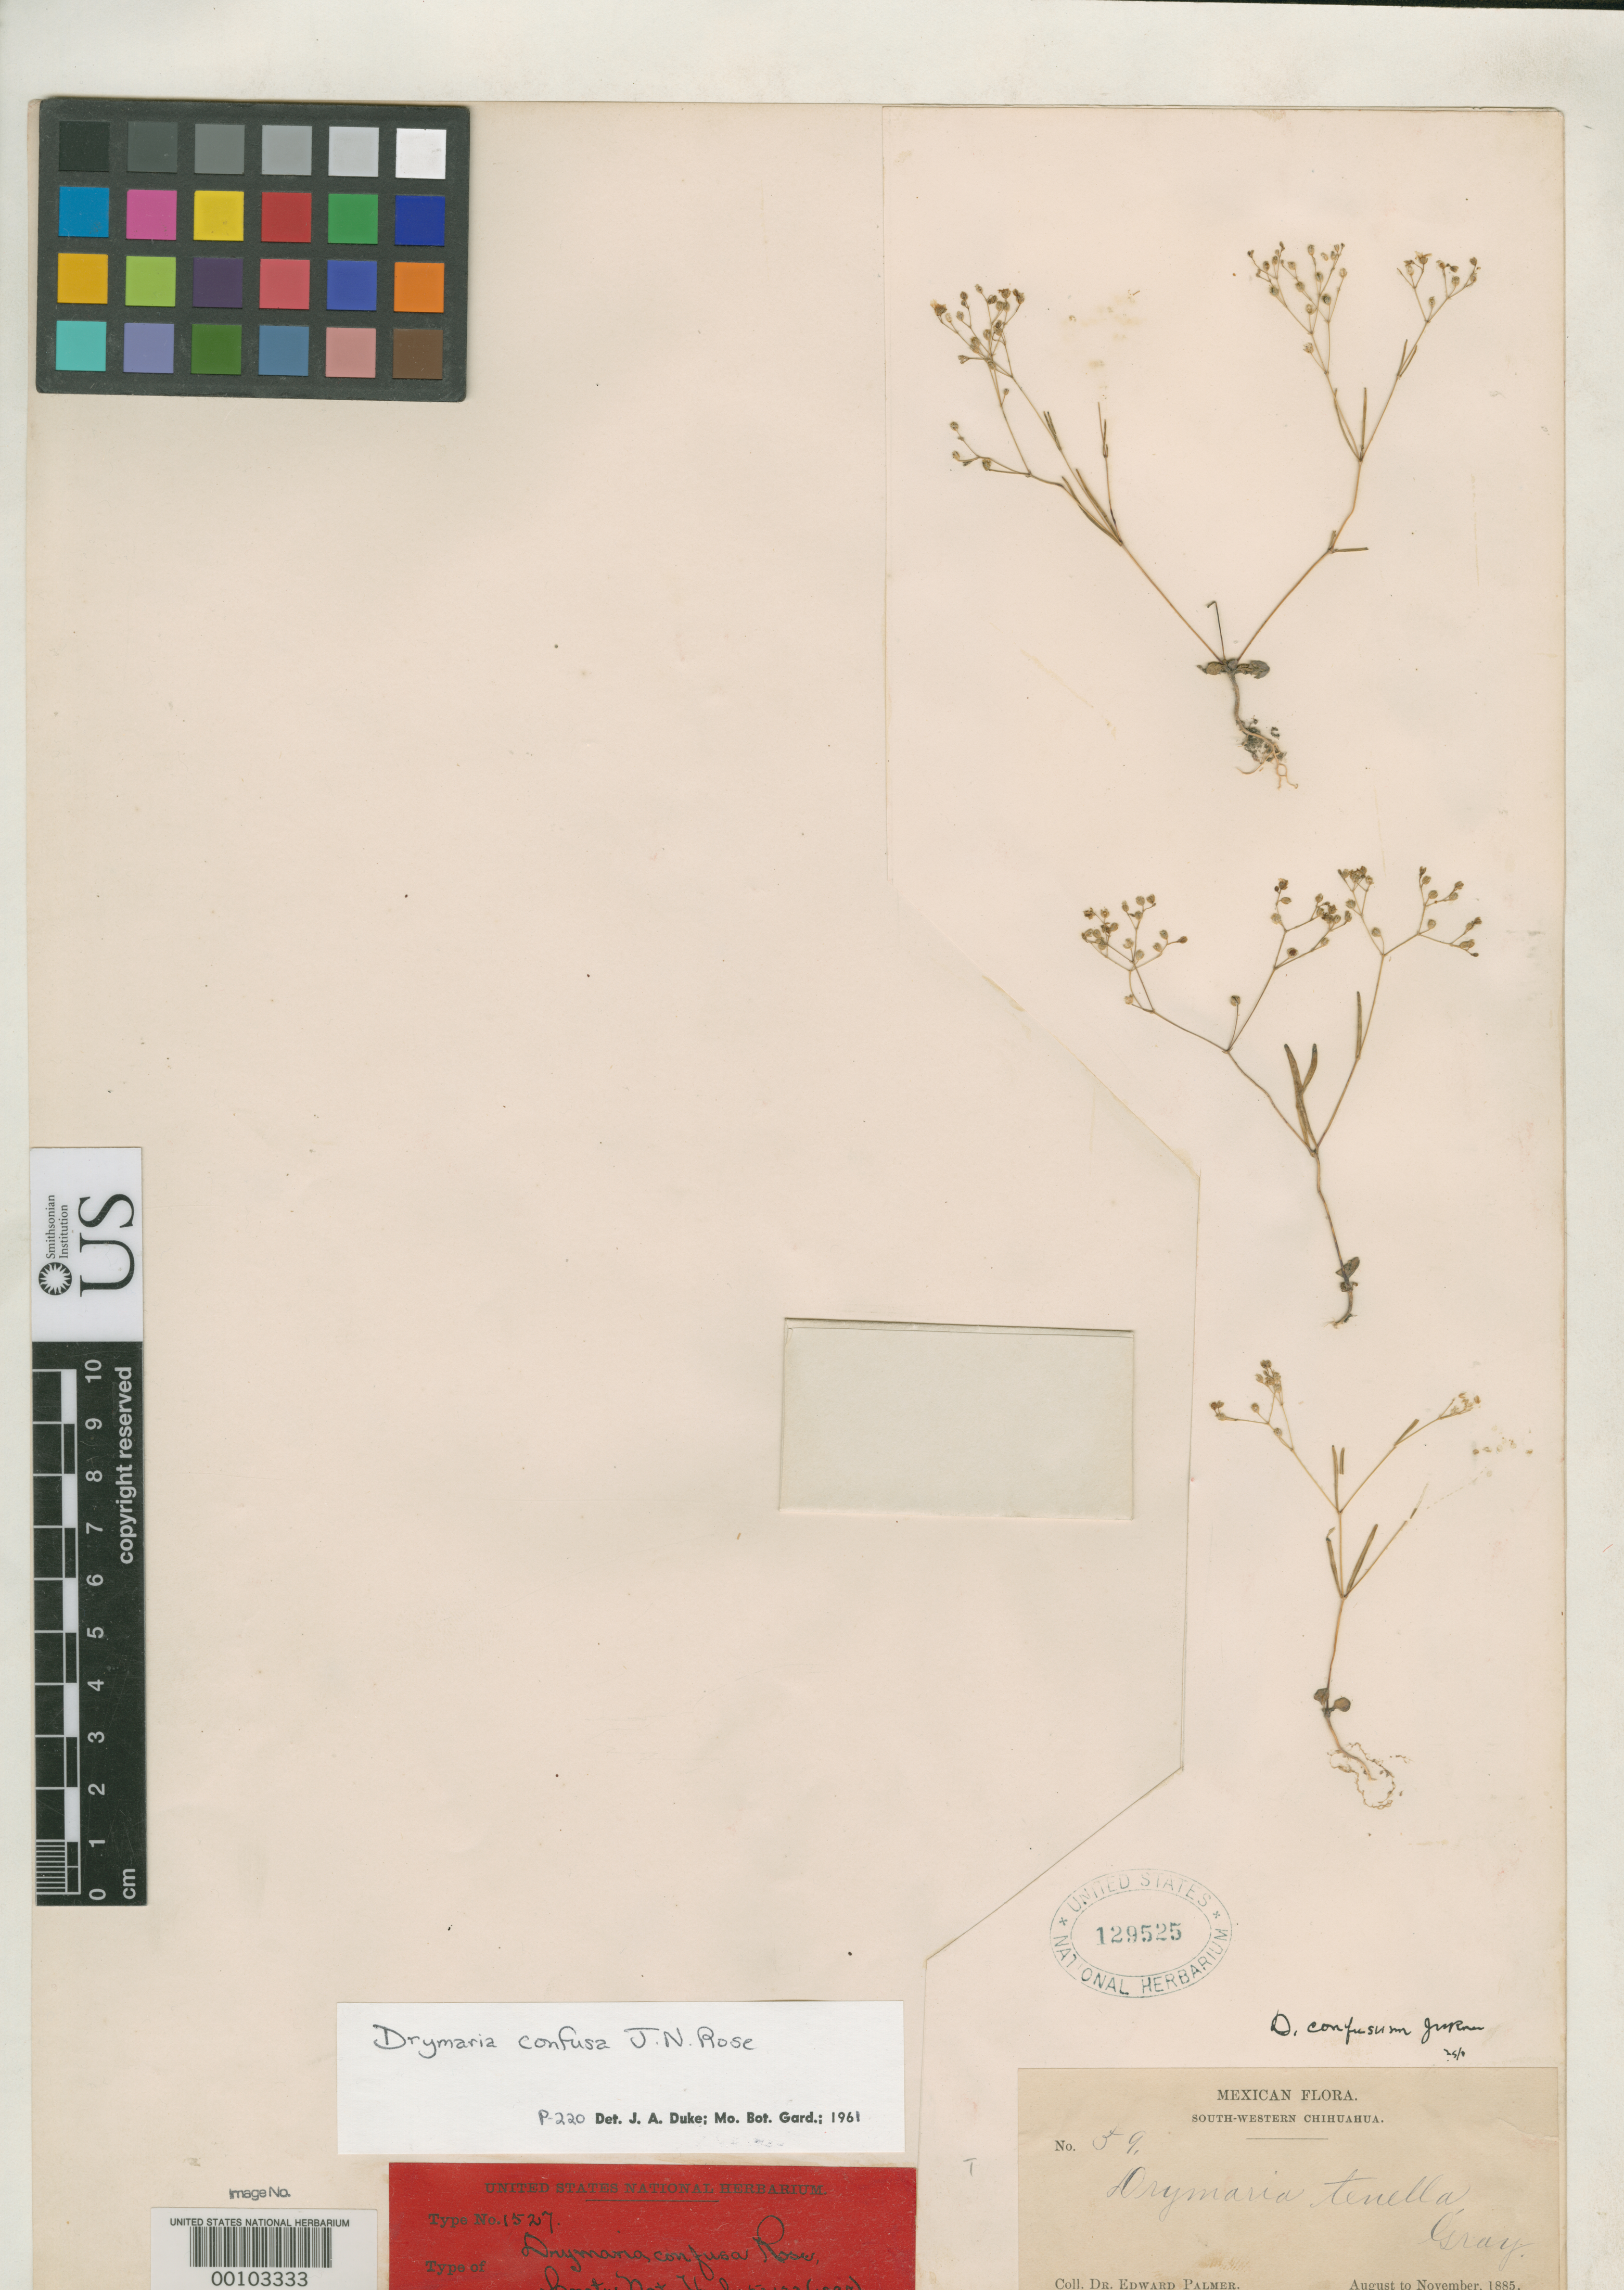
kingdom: Plantae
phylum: Tracheophyta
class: Magnoliopsida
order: Caryophyllales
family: Caryophyllaceae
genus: Drymaria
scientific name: Drymaria confusa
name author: Rose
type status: Type Collection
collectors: E. Palmer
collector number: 59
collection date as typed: Aug 1885 to -- Nov 1885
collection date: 1885-08/1885-11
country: Mexico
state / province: Chihuahua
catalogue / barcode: US 129525